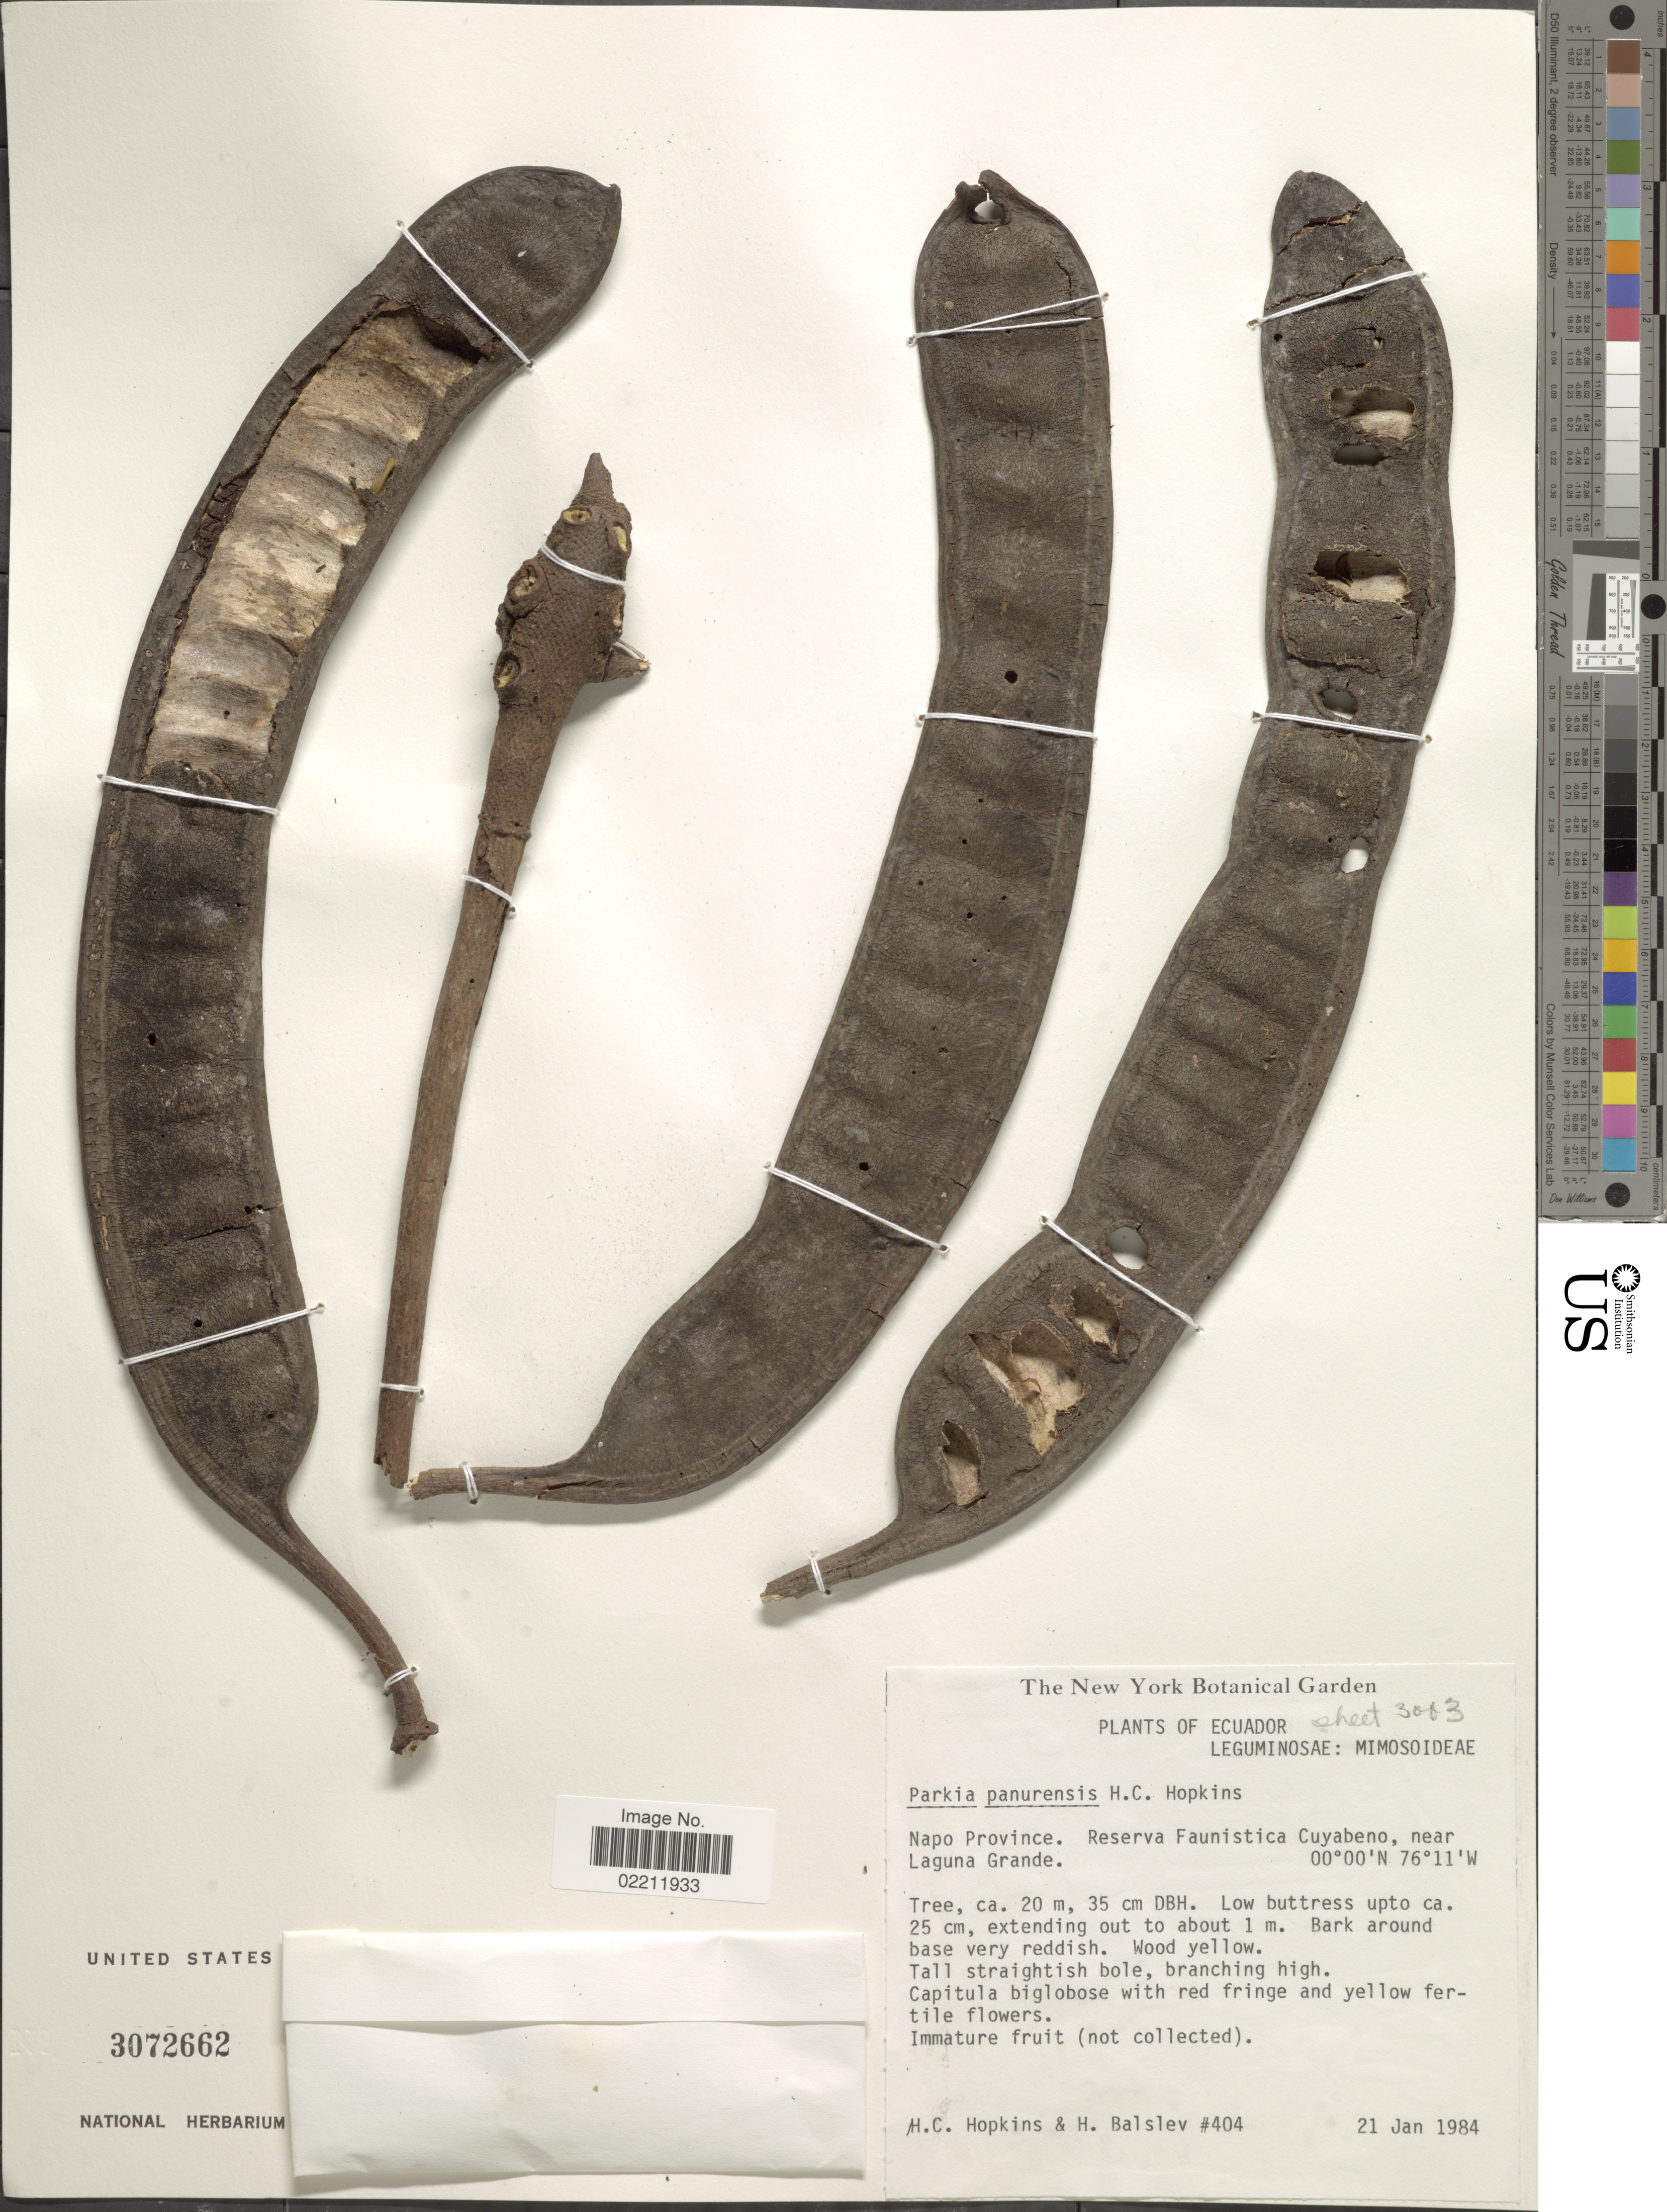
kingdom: Plantae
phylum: Tracheophyta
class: Magnoliopsida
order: Fabales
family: Fabaceae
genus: Parkia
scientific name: Parkia panurensis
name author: Benth.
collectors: H. Hopkins & H. Balslev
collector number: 404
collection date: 1984-01-21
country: Ecuador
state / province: Napo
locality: Napo Province, Reserva Faunistica Cuyabeno near Laguna Grande.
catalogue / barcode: US 3072662